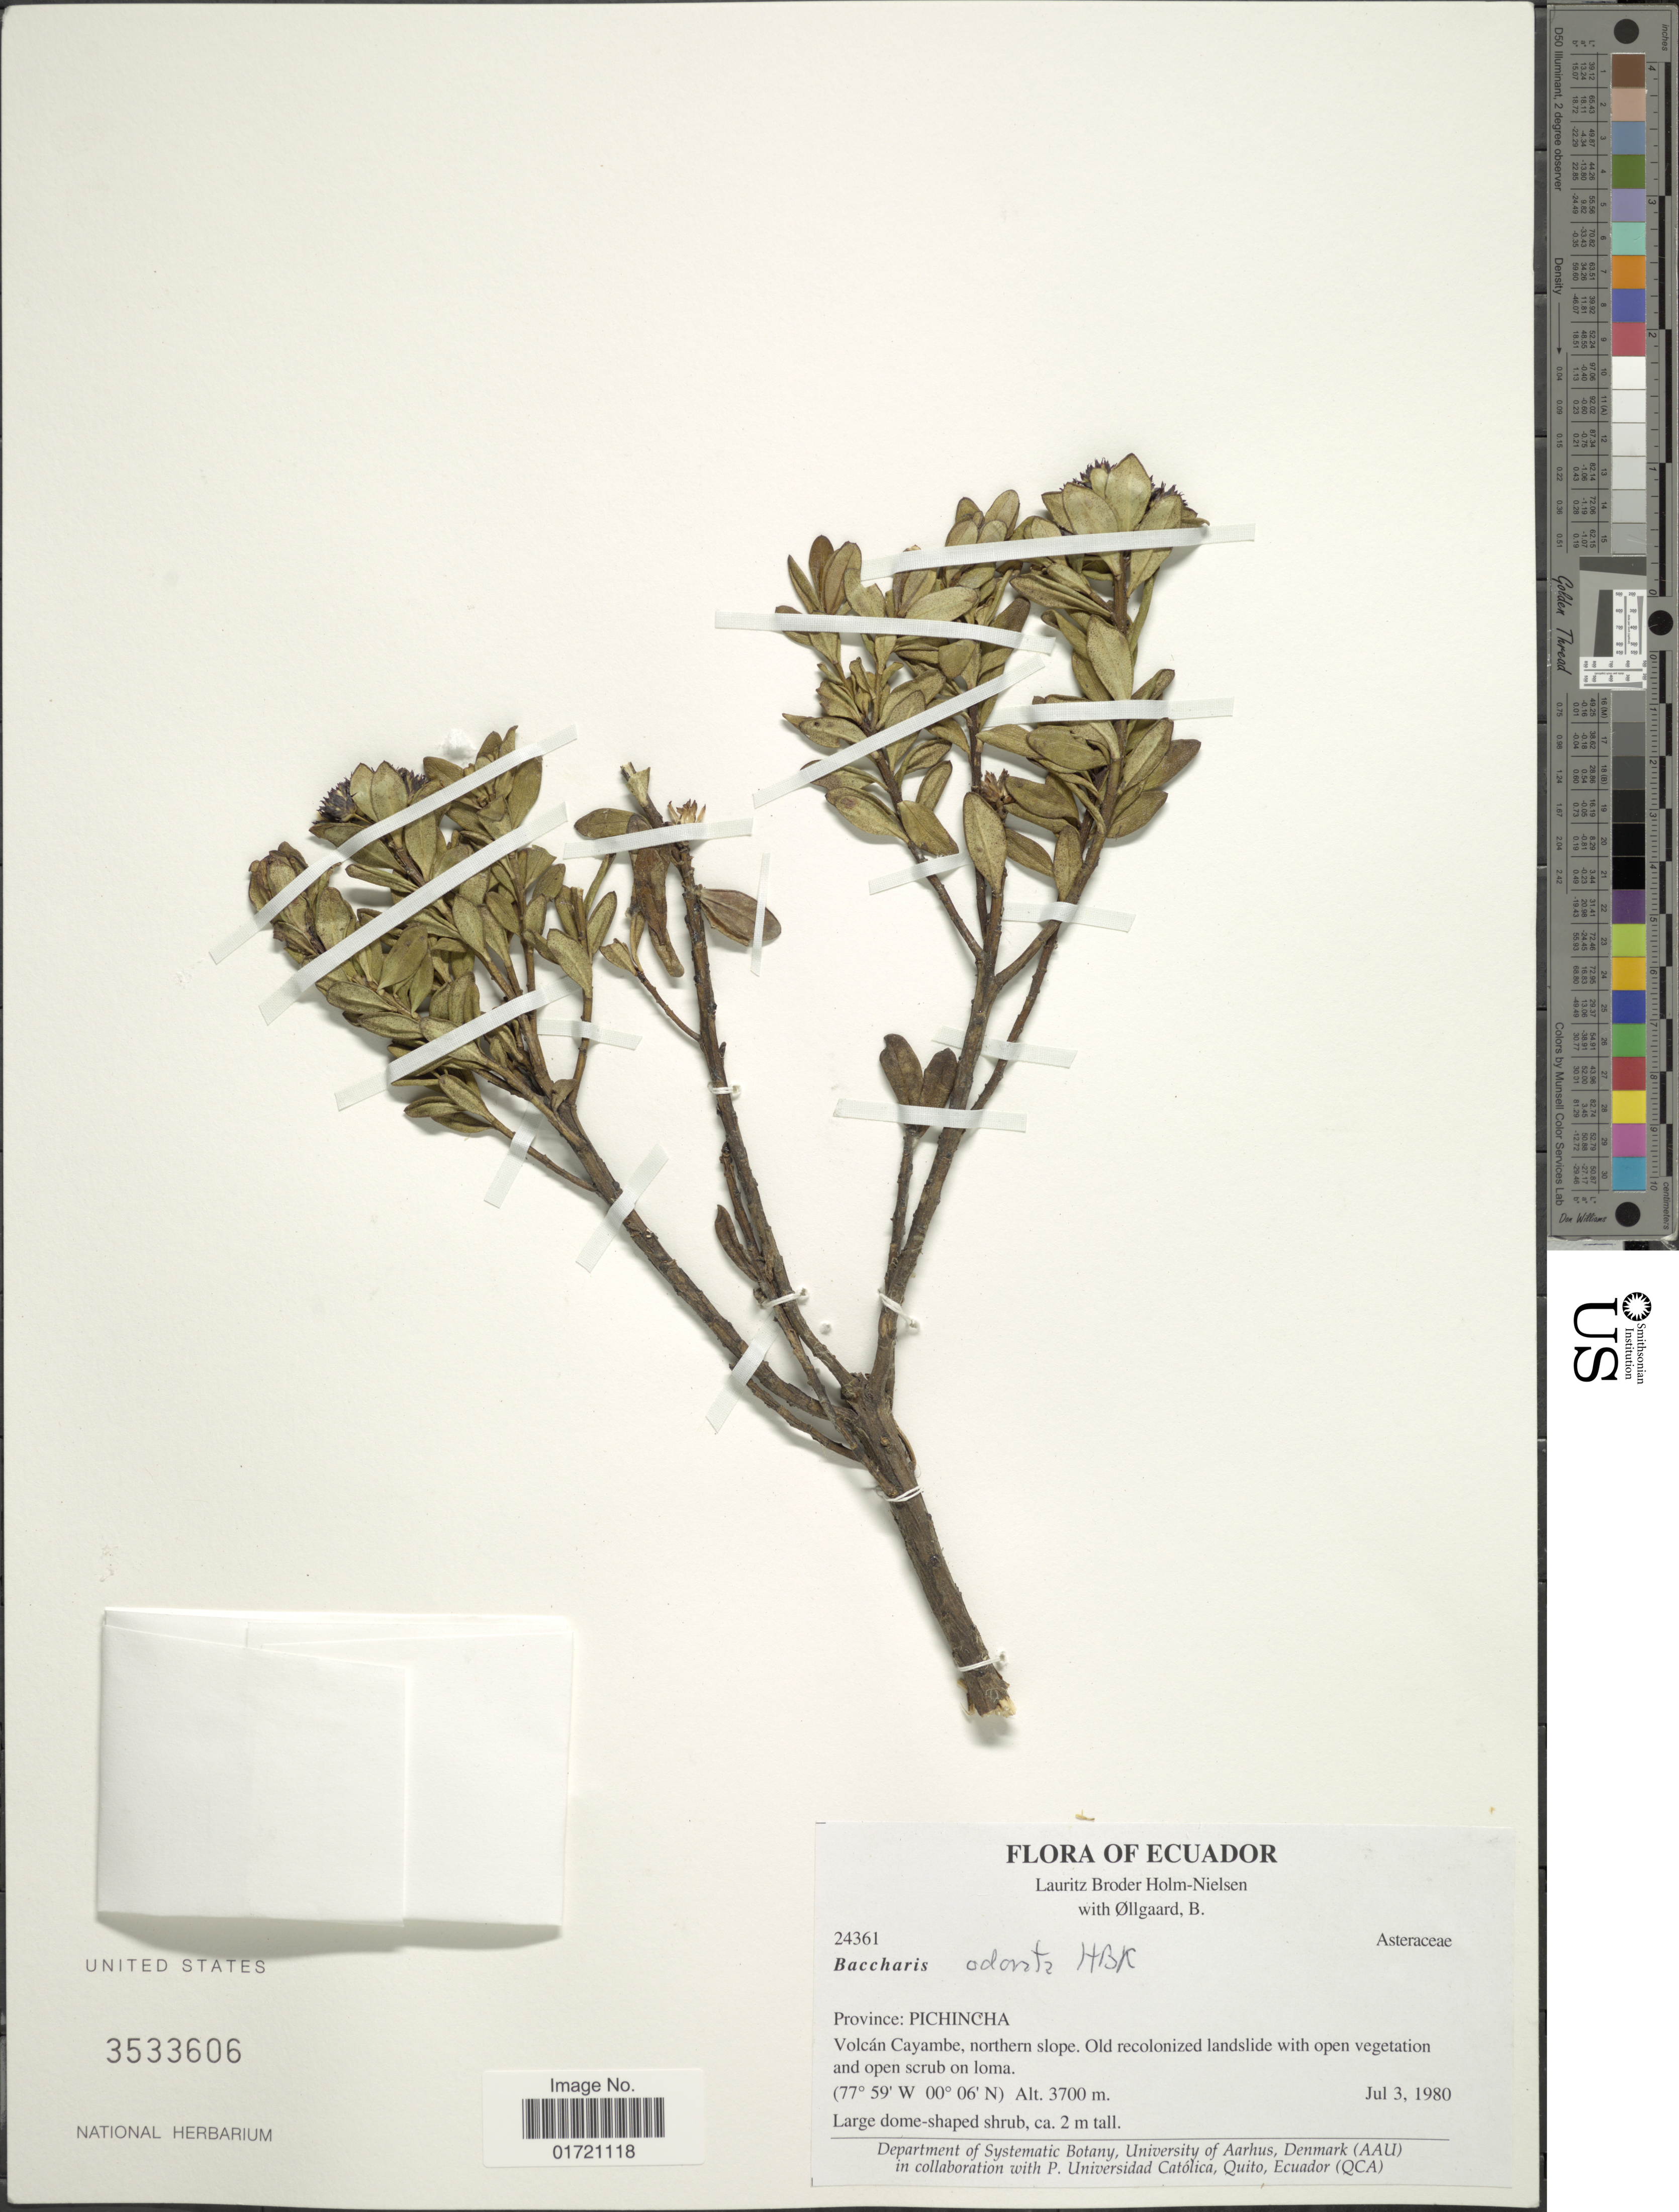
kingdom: Plantae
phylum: Tracheophyta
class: Magnoliopsida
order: Asterales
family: Asteraceae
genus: Baccharis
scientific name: Baccharis obovata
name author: Hook. & Arn.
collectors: L. B. Holm-Nielsen & B. Øllgaard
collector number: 24361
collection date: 1980-07-03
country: Ecuador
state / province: Pichincha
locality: Province: Pichincha. Volcán Cayambe, northern slope.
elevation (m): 3700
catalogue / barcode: US 3533606